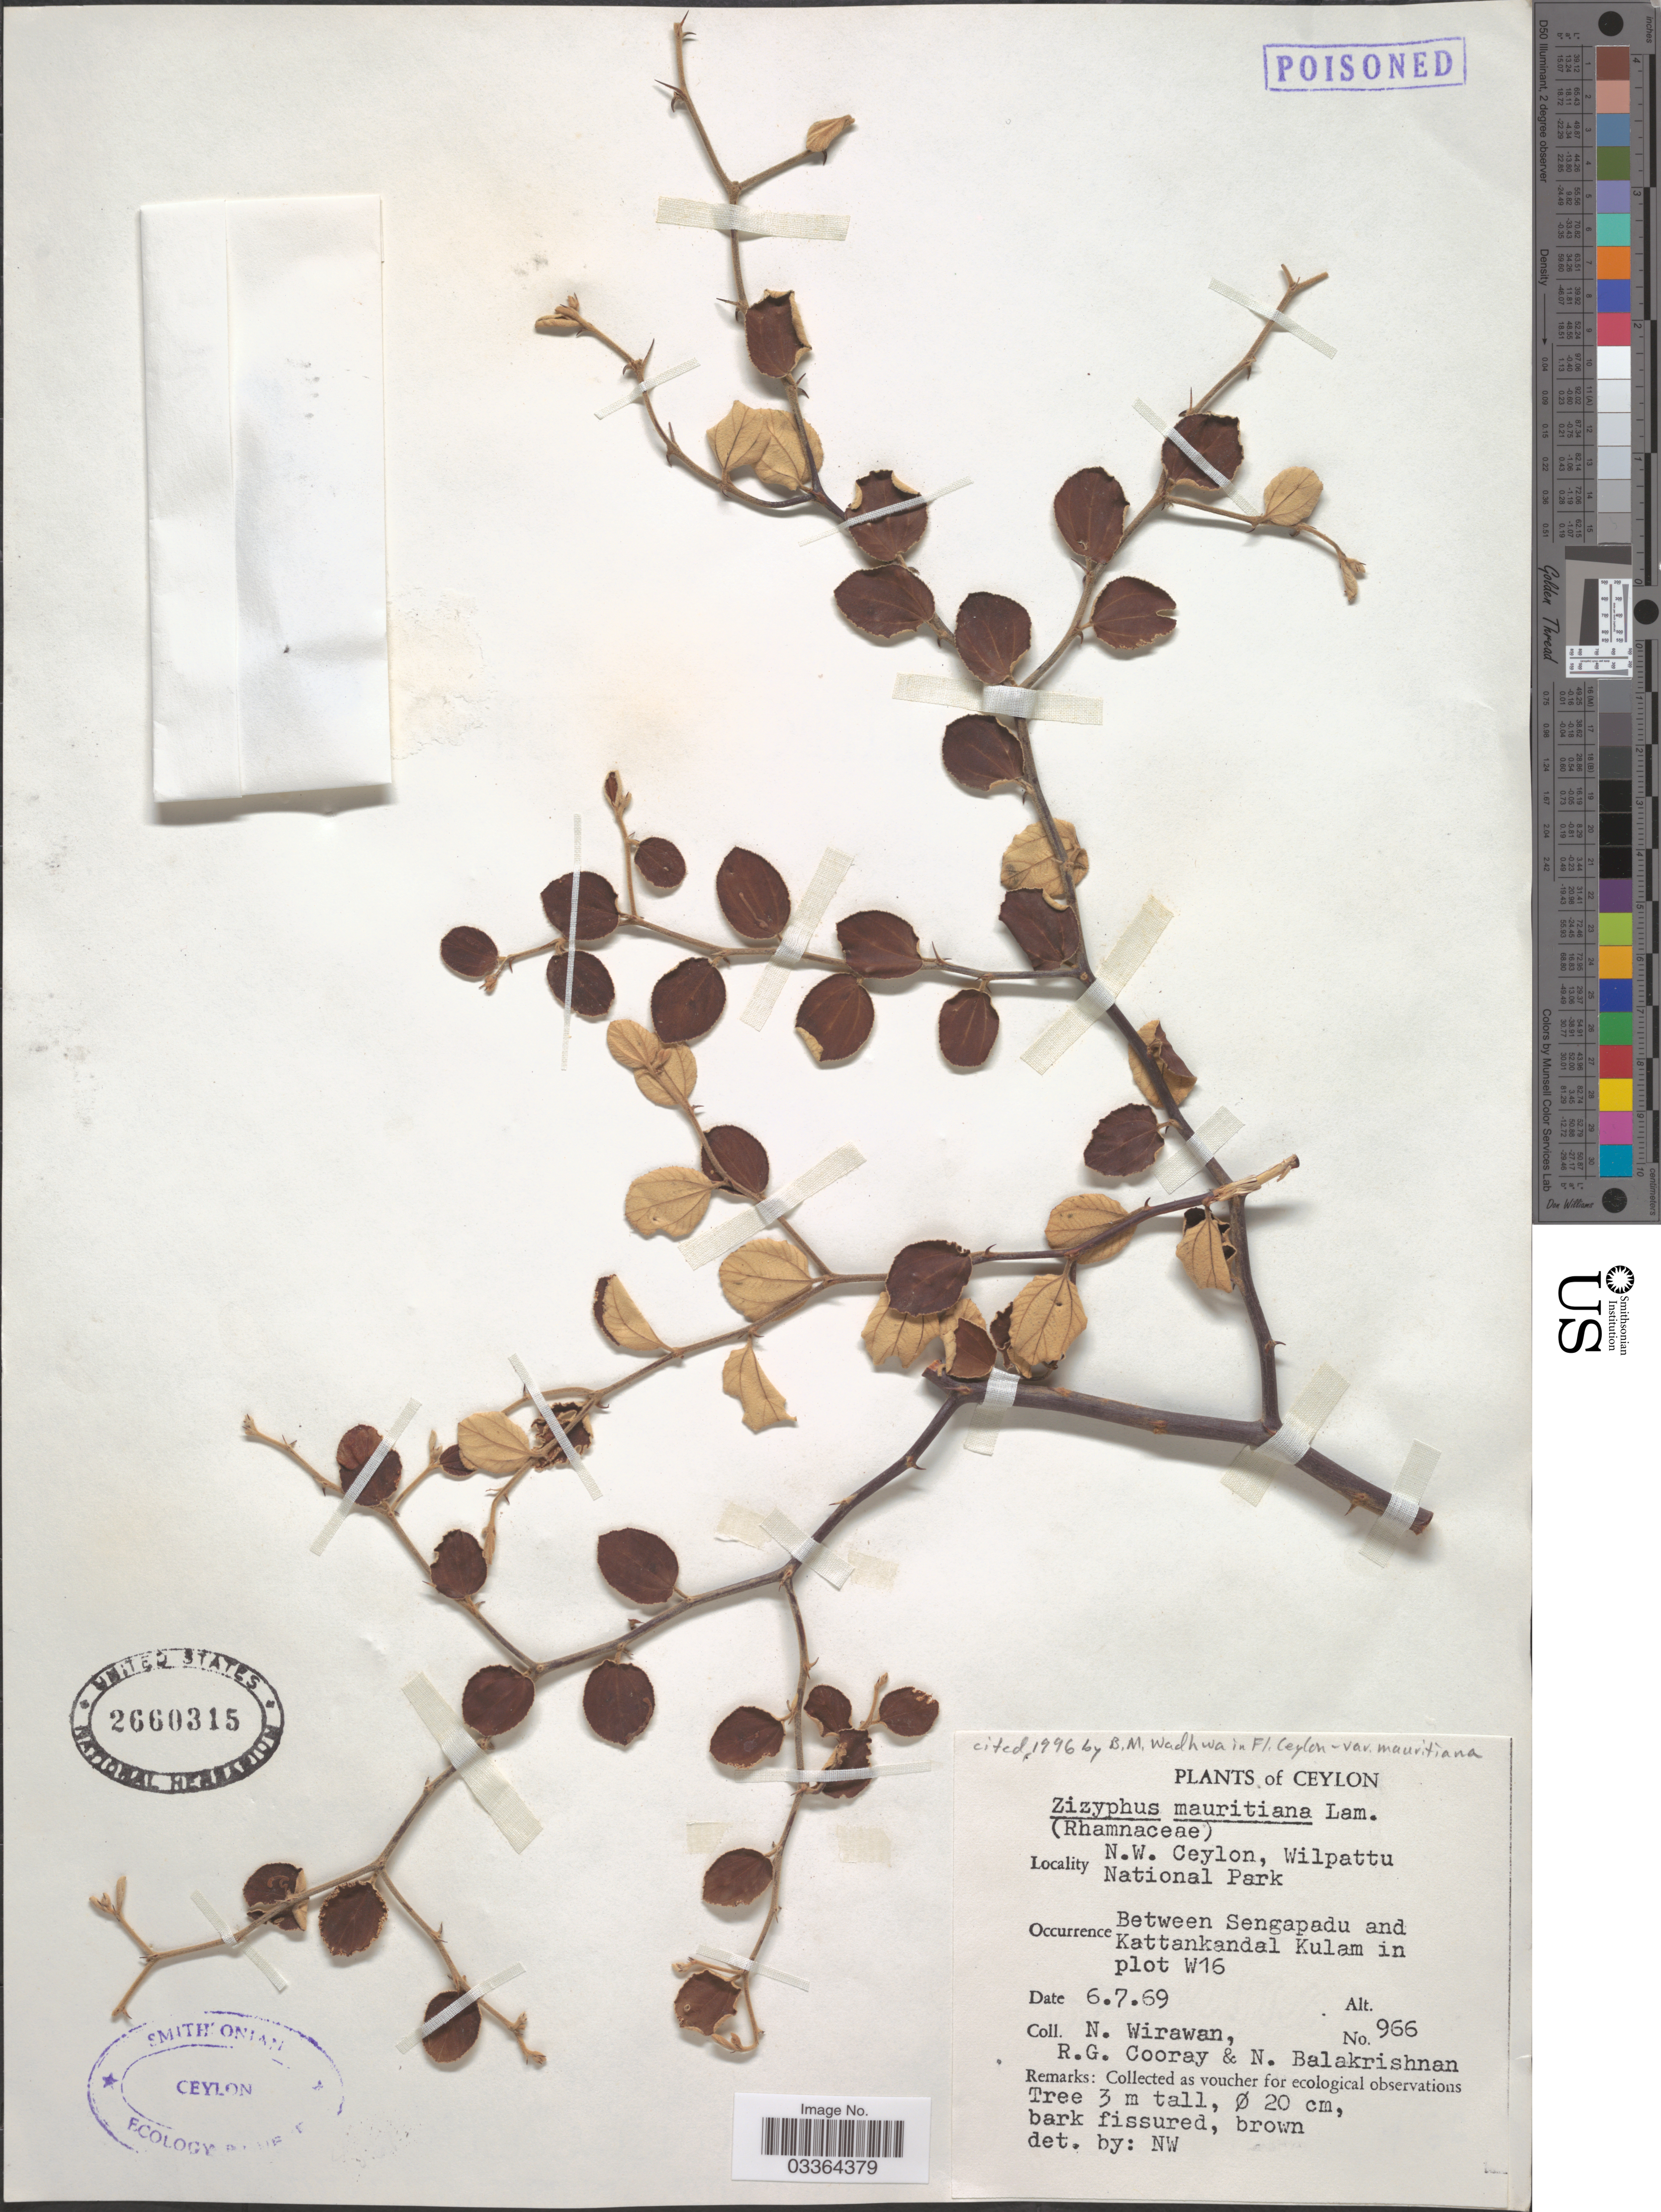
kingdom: Plantae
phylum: Tracheophyta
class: Magnoliopsida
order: Rosales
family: Rhamnaceae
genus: Ziziphus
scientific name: Ziziphus mauritiana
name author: Lam.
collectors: N. Wirawan, R. Cooray & N. Balakrishnan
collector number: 966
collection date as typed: Transcribed d/m/y: 6/7/69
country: Sri Lanka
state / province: North Western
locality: Ceylon, N.W. Ceylon, Wilpattu National Park. Between Sengapadu and Kattankandal Kulam in plot W16.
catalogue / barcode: US 2660315